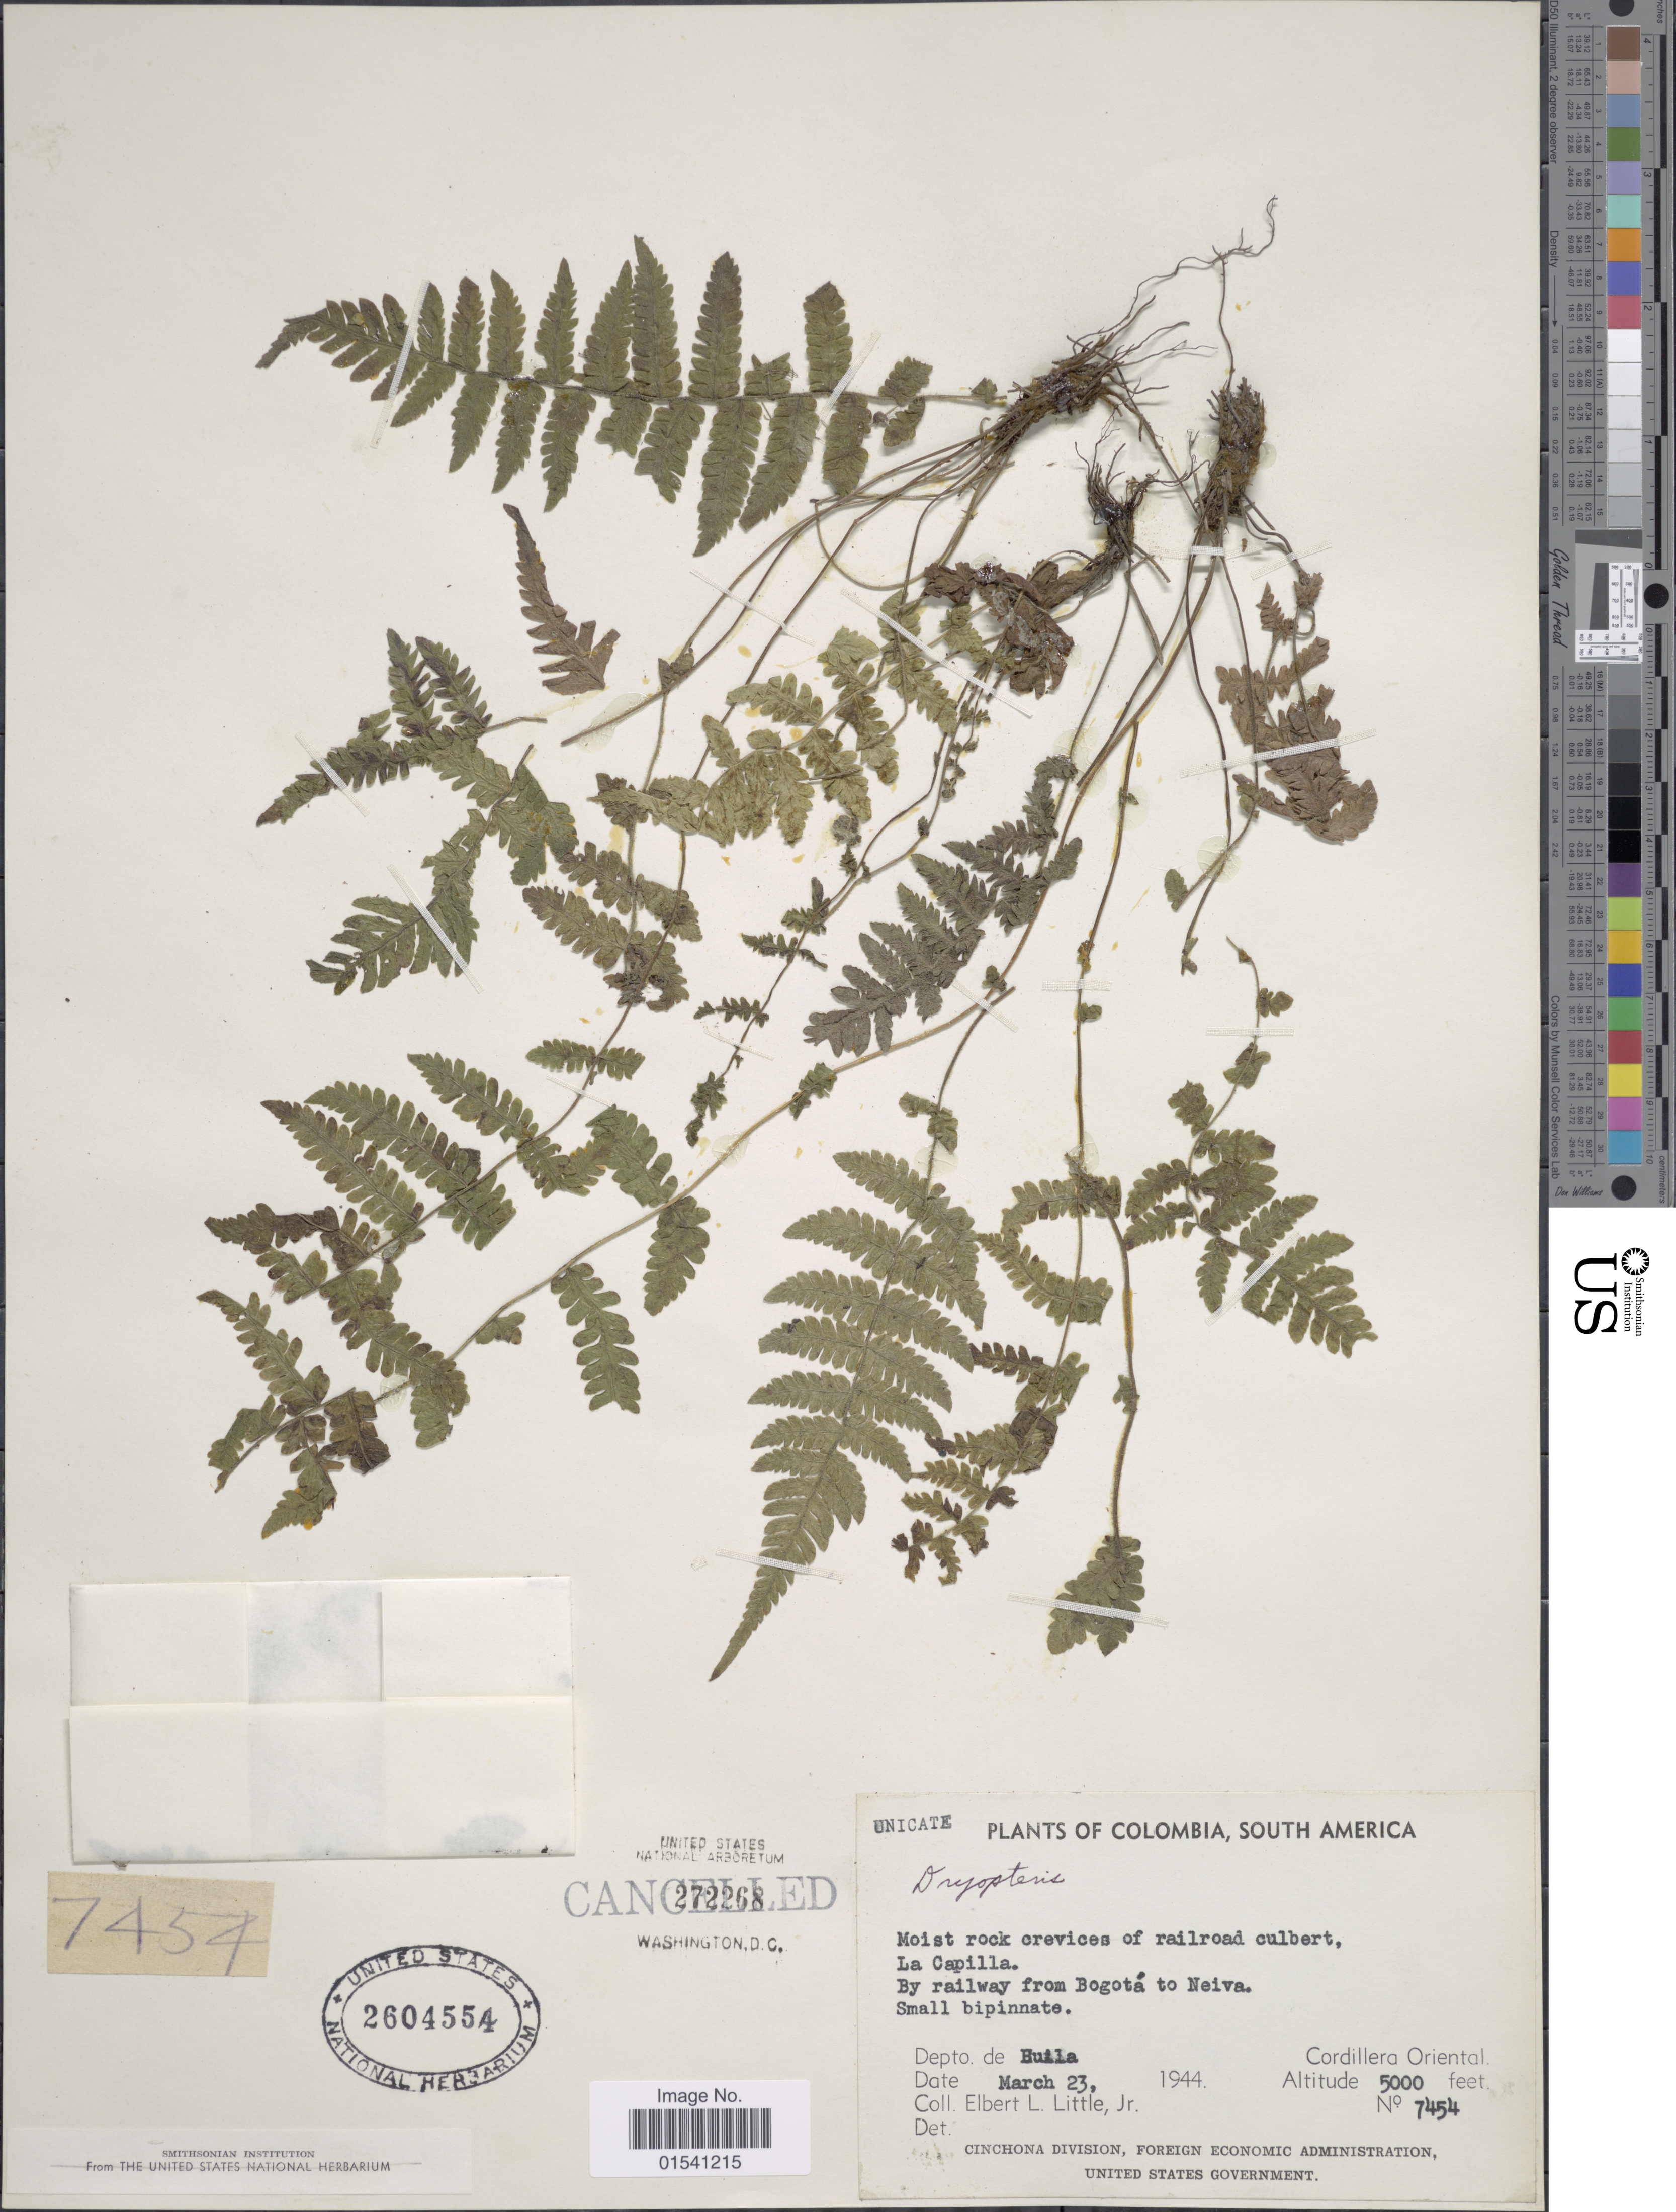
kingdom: Plantae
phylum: Tracheophyta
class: Polypodiopsida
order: Polypodiales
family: Thelypteridaceae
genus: Amauropelta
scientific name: Amauropelta sp.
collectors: E. L. Little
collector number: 7454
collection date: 1944-03-23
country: Colombia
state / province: Huila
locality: Mosit rock crevices of railroad culbert, la Capilla. By railway from Bogotá to Neiva, Depto de Huila, Cordillera Oriental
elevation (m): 1524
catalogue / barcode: US 2604554